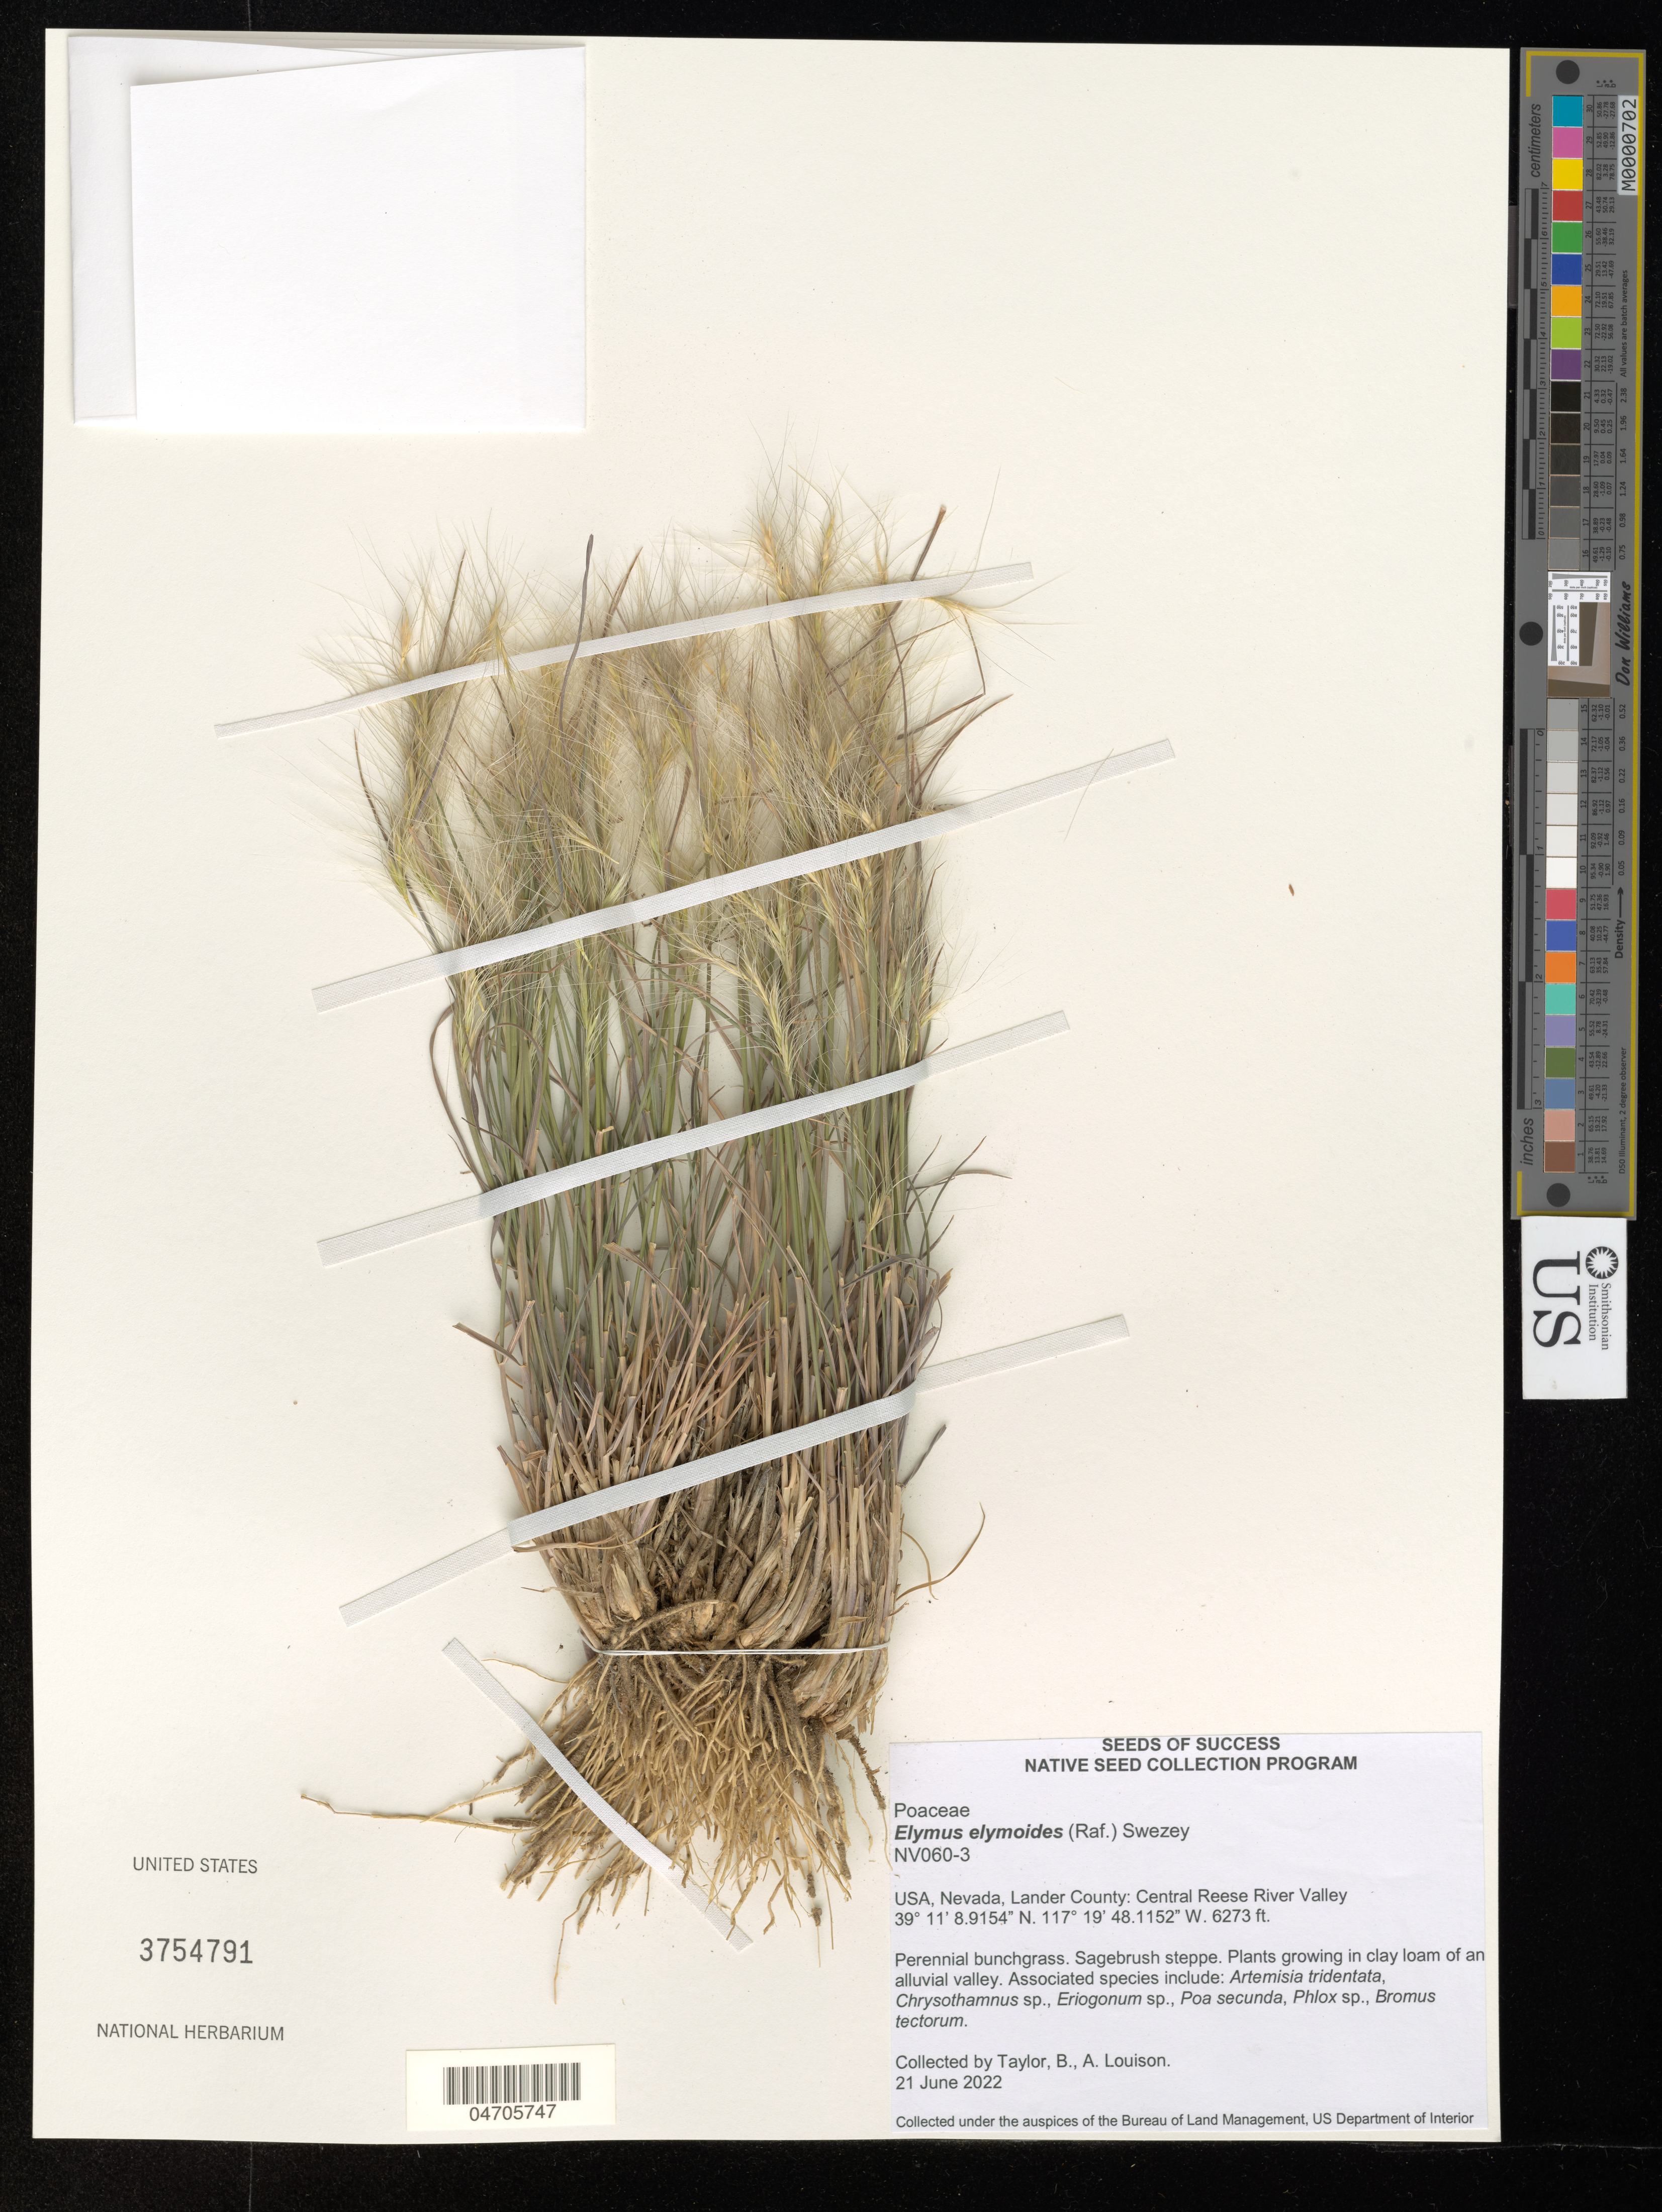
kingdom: Plantae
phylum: Tracheophyta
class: Liliopsida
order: Poales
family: Poaceae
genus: Elymus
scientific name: Elymus elymoides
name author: (Raf.) Swezey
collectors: B. Taylor & A. Louison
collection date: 2022-06-21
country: United States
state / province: Nevada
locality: Lander County: Central Reese River Valley.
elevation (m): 1912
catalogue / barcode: US 3754791